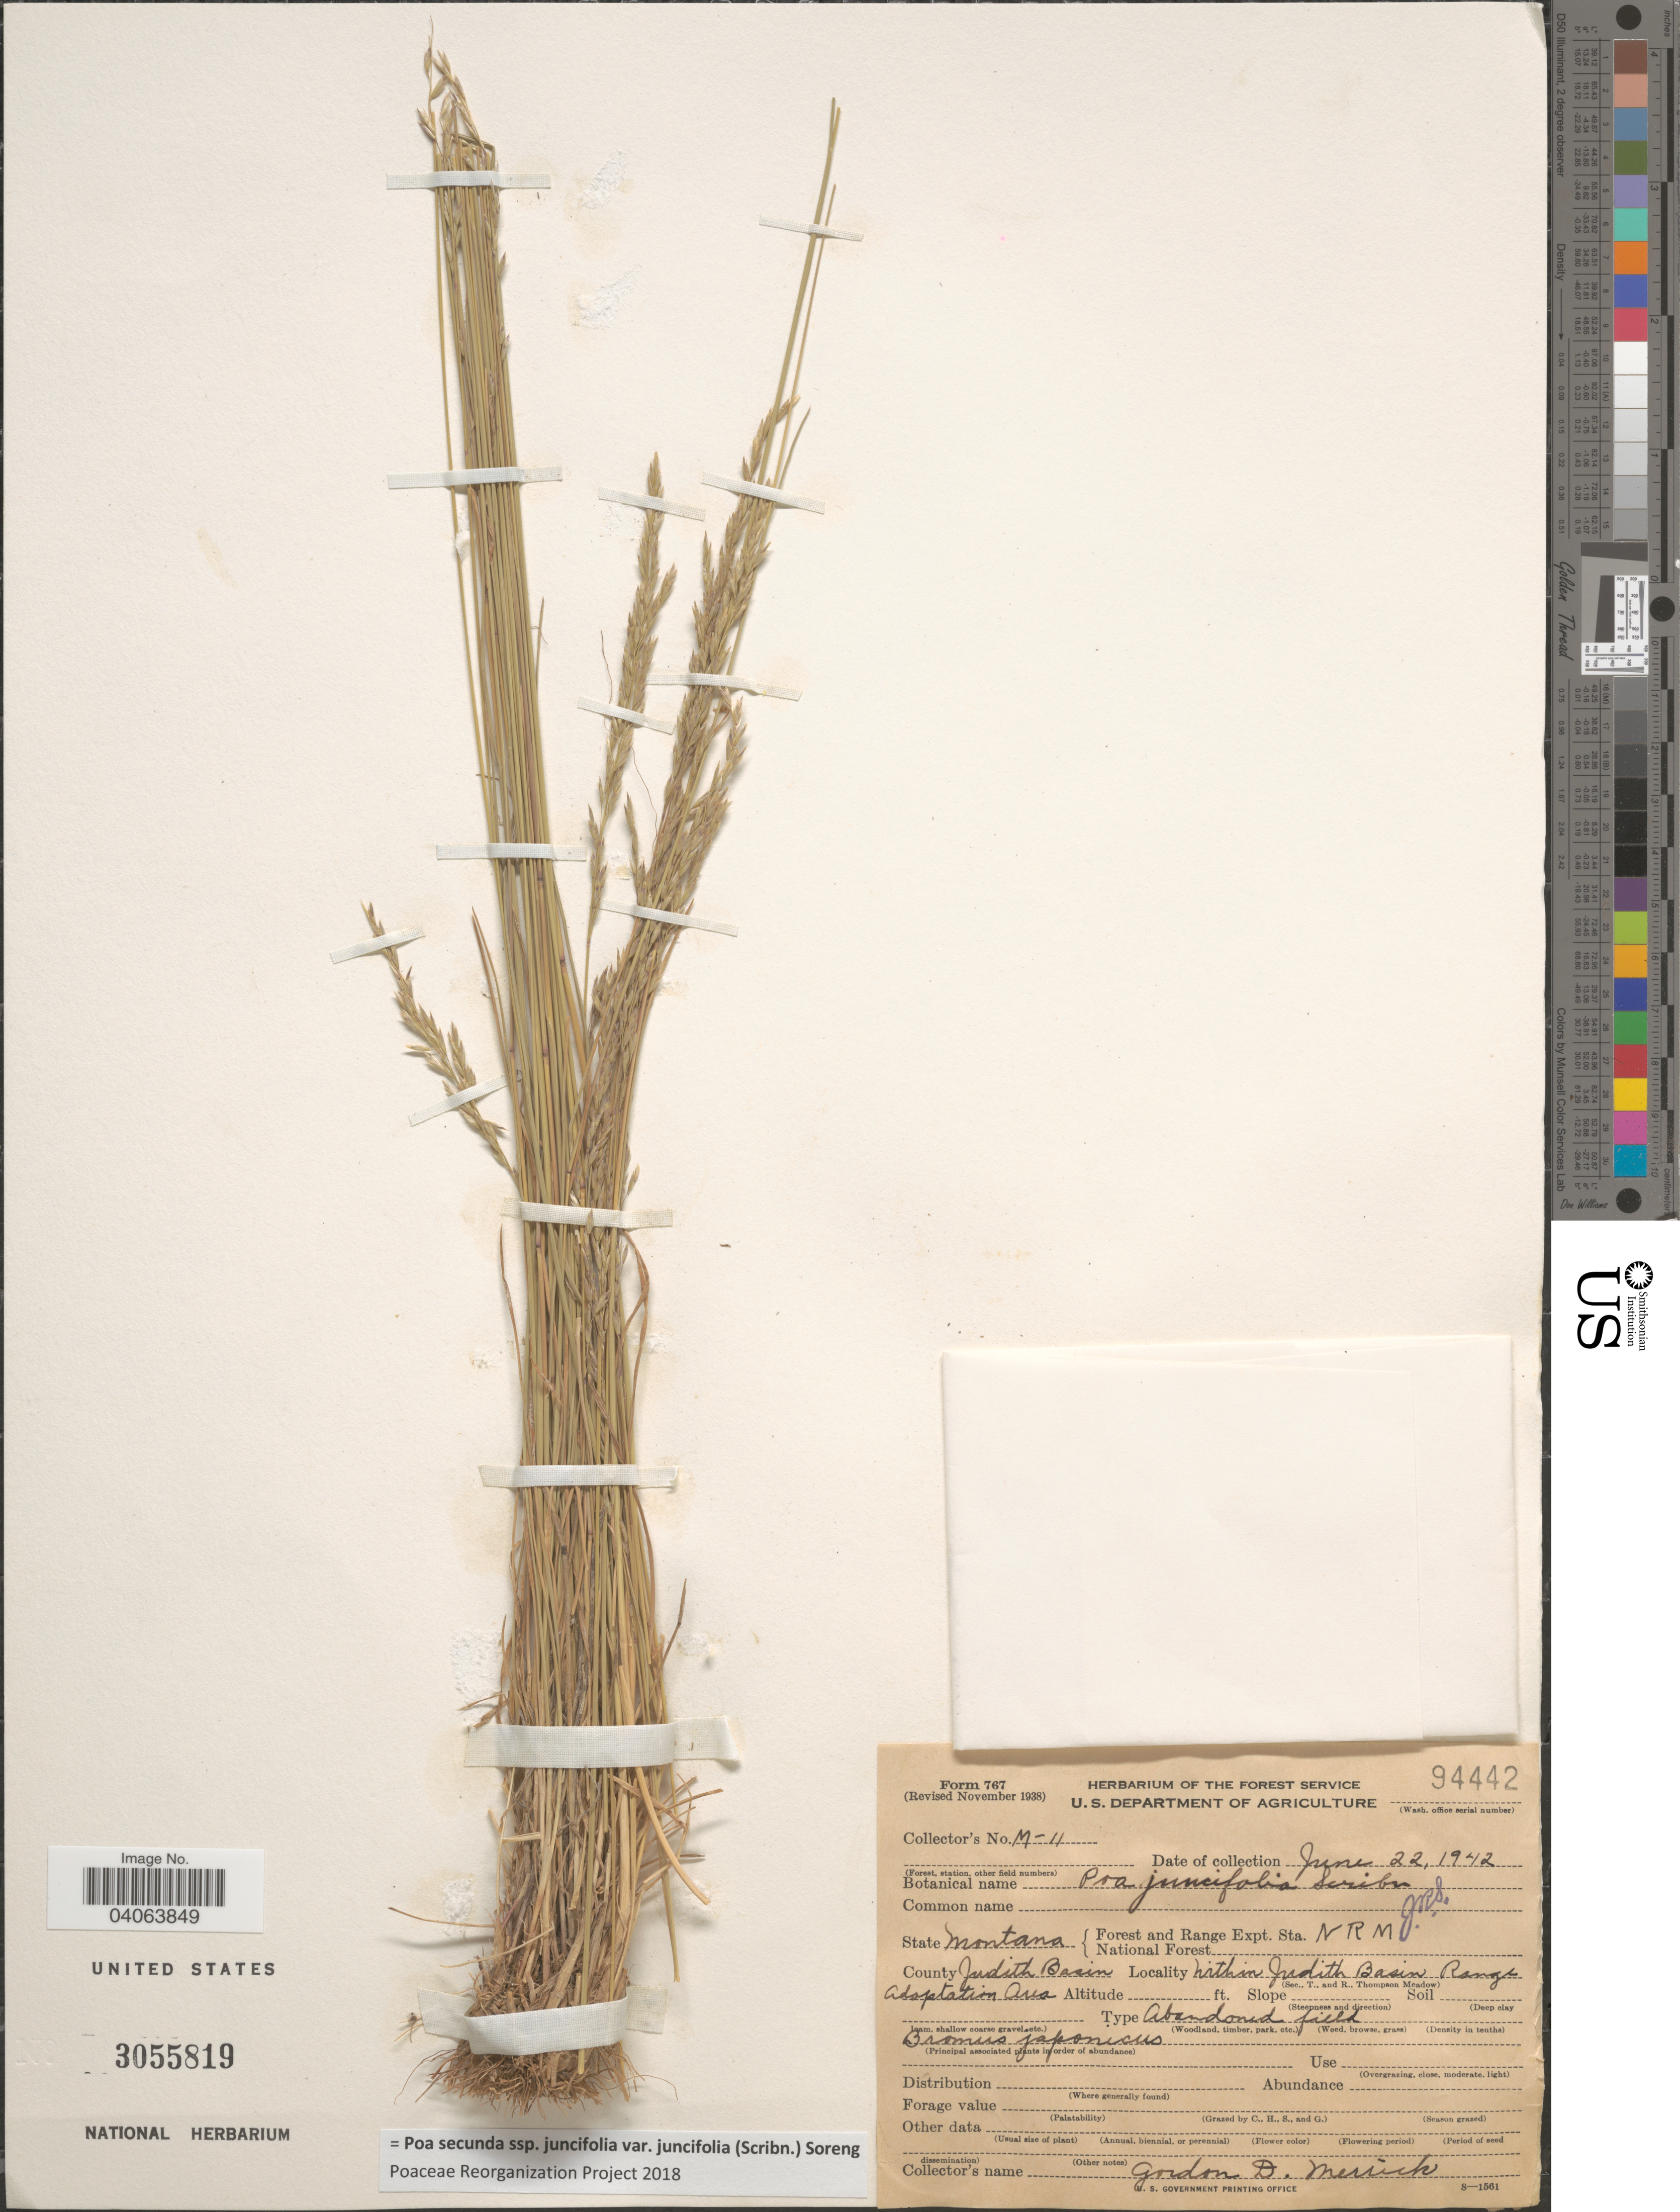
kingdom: Plantae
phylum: Tracheophyta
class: Liliopsida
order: Poales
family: Poaceae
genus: Poa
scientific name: Poa secunda subsp. juncifolia var. juncifolia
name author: (Scribn.) Soreng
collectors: G. Merrick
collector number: M-11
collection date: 1942-06-22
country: United States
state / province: Montana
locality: Forest and Range Expt. Sta. National Forest NRM. County Judith Basin. Within Judith Basin Range Adoption Area.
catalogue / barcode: US 3055819